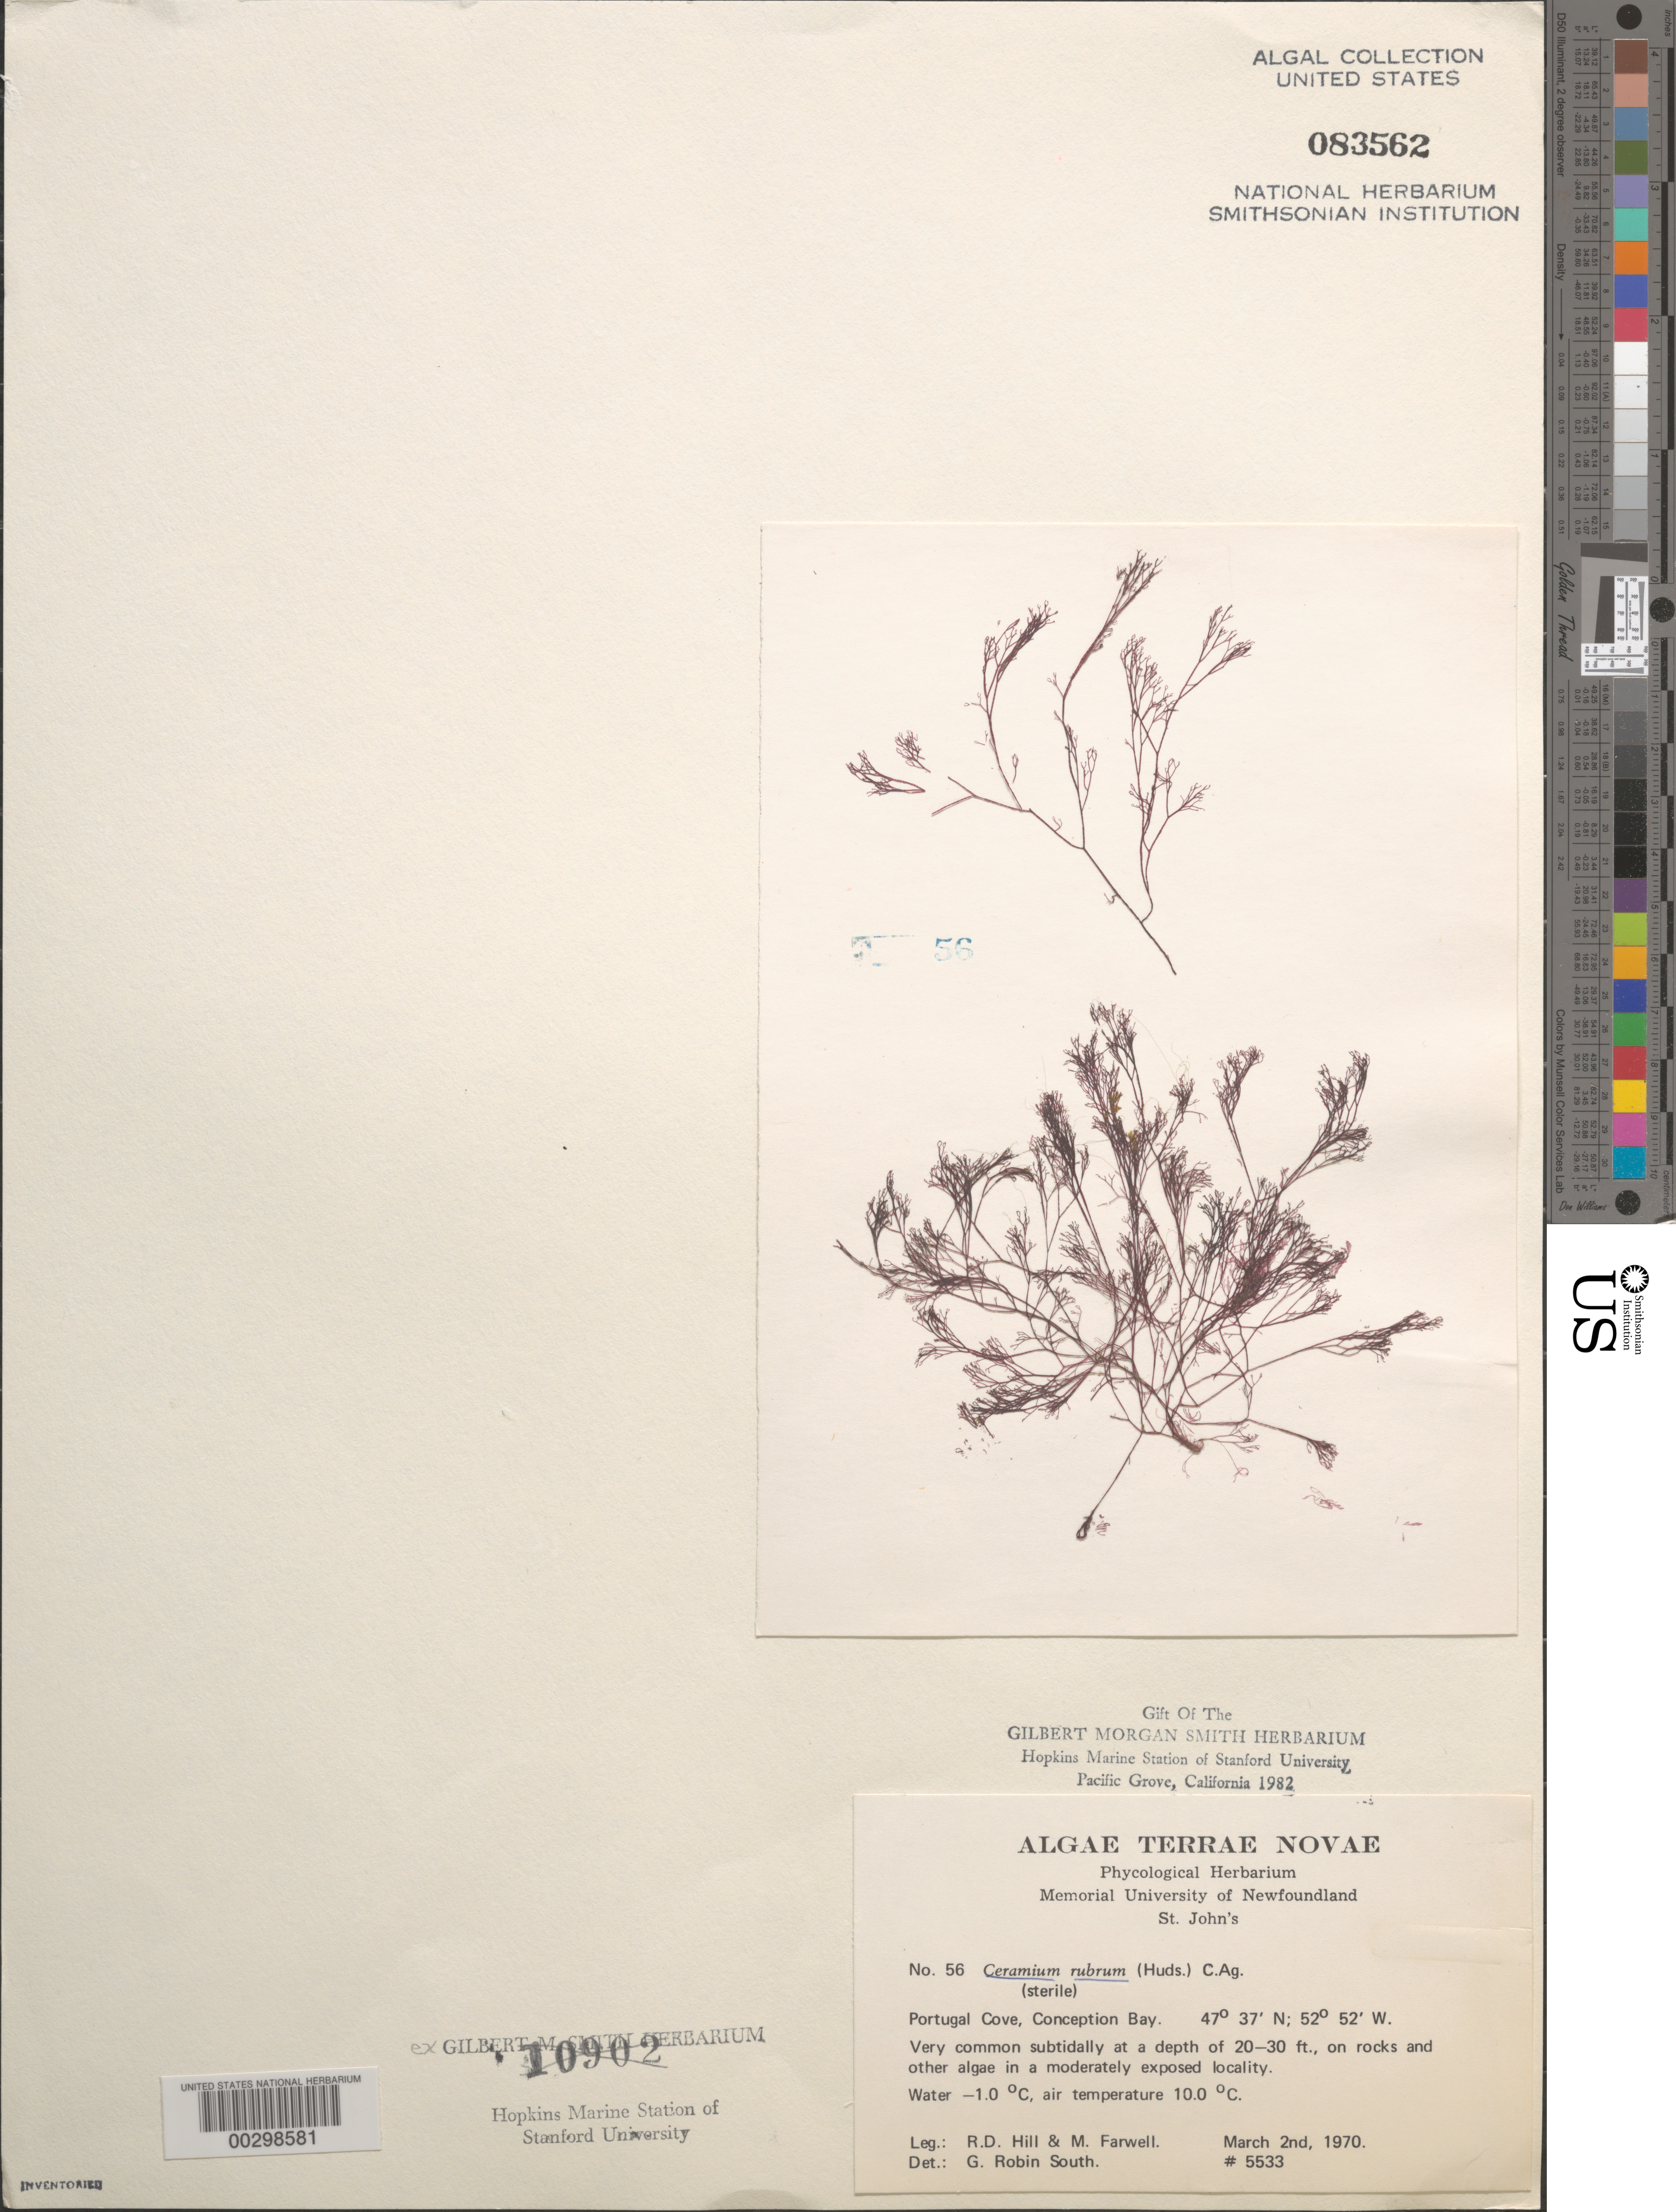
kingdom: Plantae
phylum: Rhodophyta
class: Florideophyceae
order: Ceramiales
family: Ceramiaceae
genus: Ceramium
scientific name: Ceramium rubrum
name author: C. Agardh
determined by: South, G. R.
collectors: R. D. Hill & M. Farwell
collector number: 5533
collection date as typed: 02 Mar 1970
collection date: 1970-03-02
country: Canada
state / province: Newfoundland and Labrador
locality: Portugal Cove, Conception Bay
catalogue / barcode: US 83562